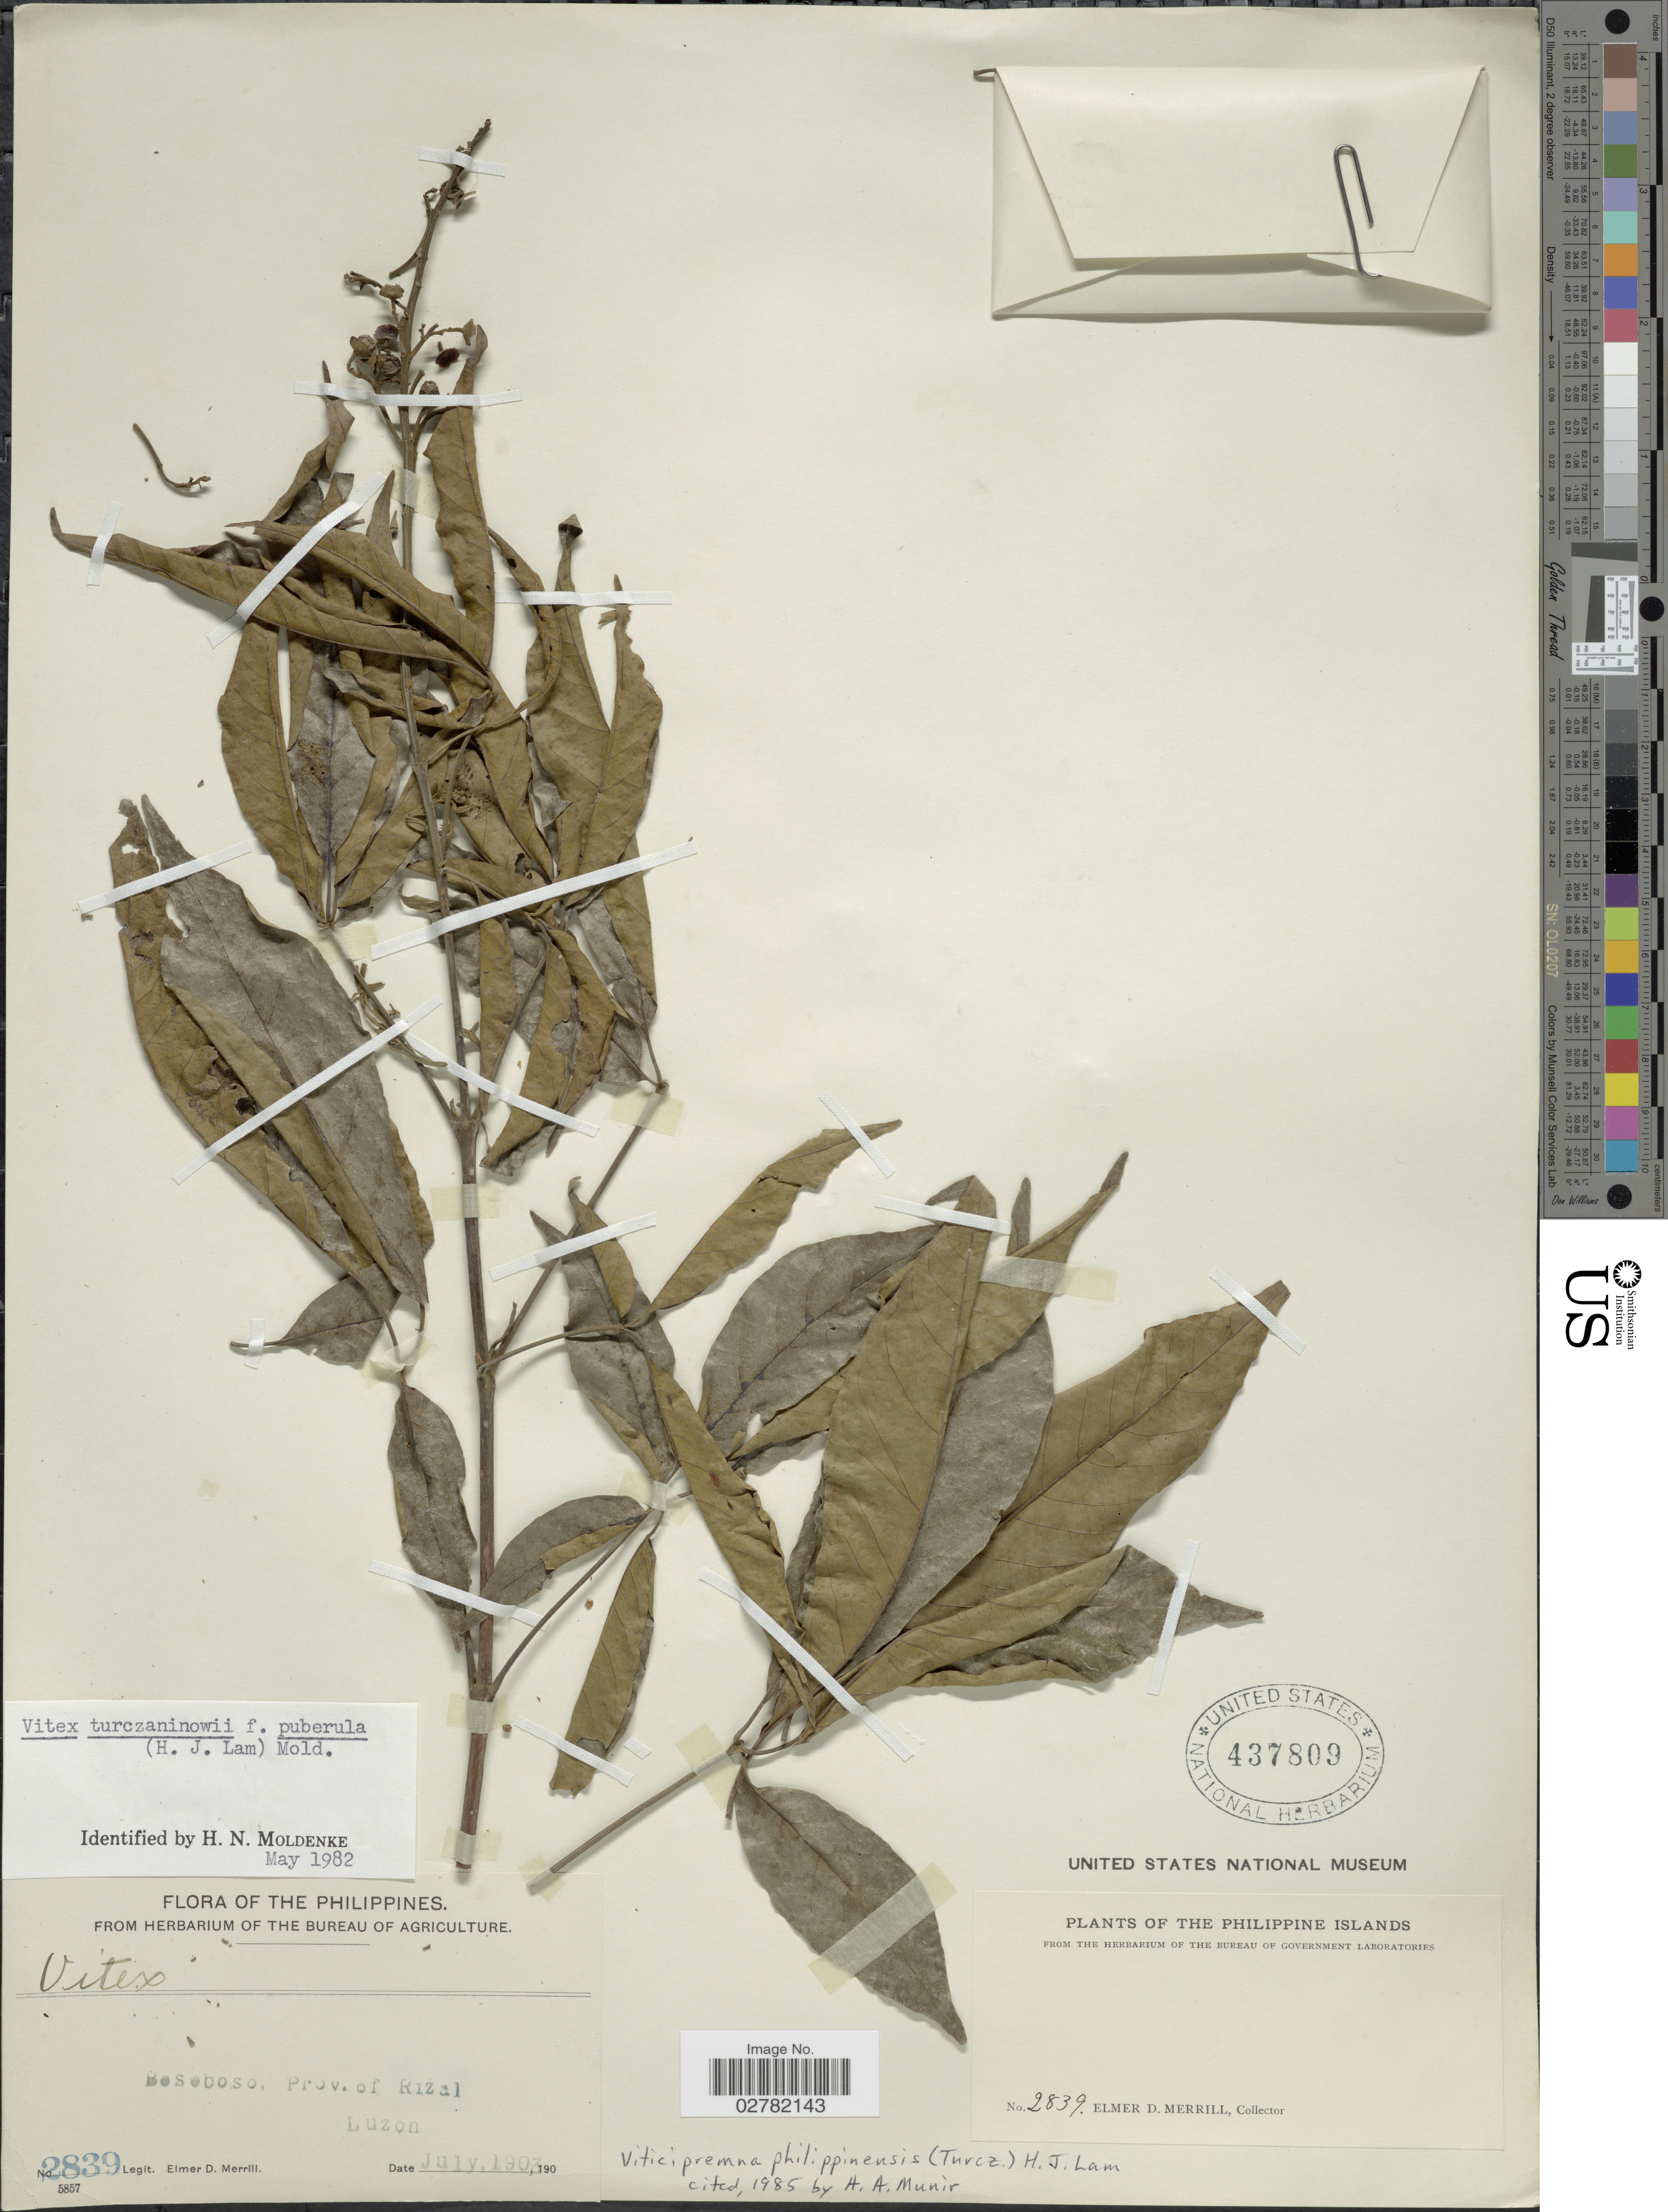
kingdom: Plantae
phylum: Tracheophyta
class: Magnoliopsida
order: Lamiales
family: Lamiaceae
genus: Viticipremna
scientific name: Viticipremna philippinensis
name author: (Turcz.) H.J. Lam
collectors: E. D. Merrill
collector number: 2839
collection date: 1903-07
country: Philippines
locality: Bosoboso, Prov. of Rizal, Luzon.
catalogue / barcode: US 437809